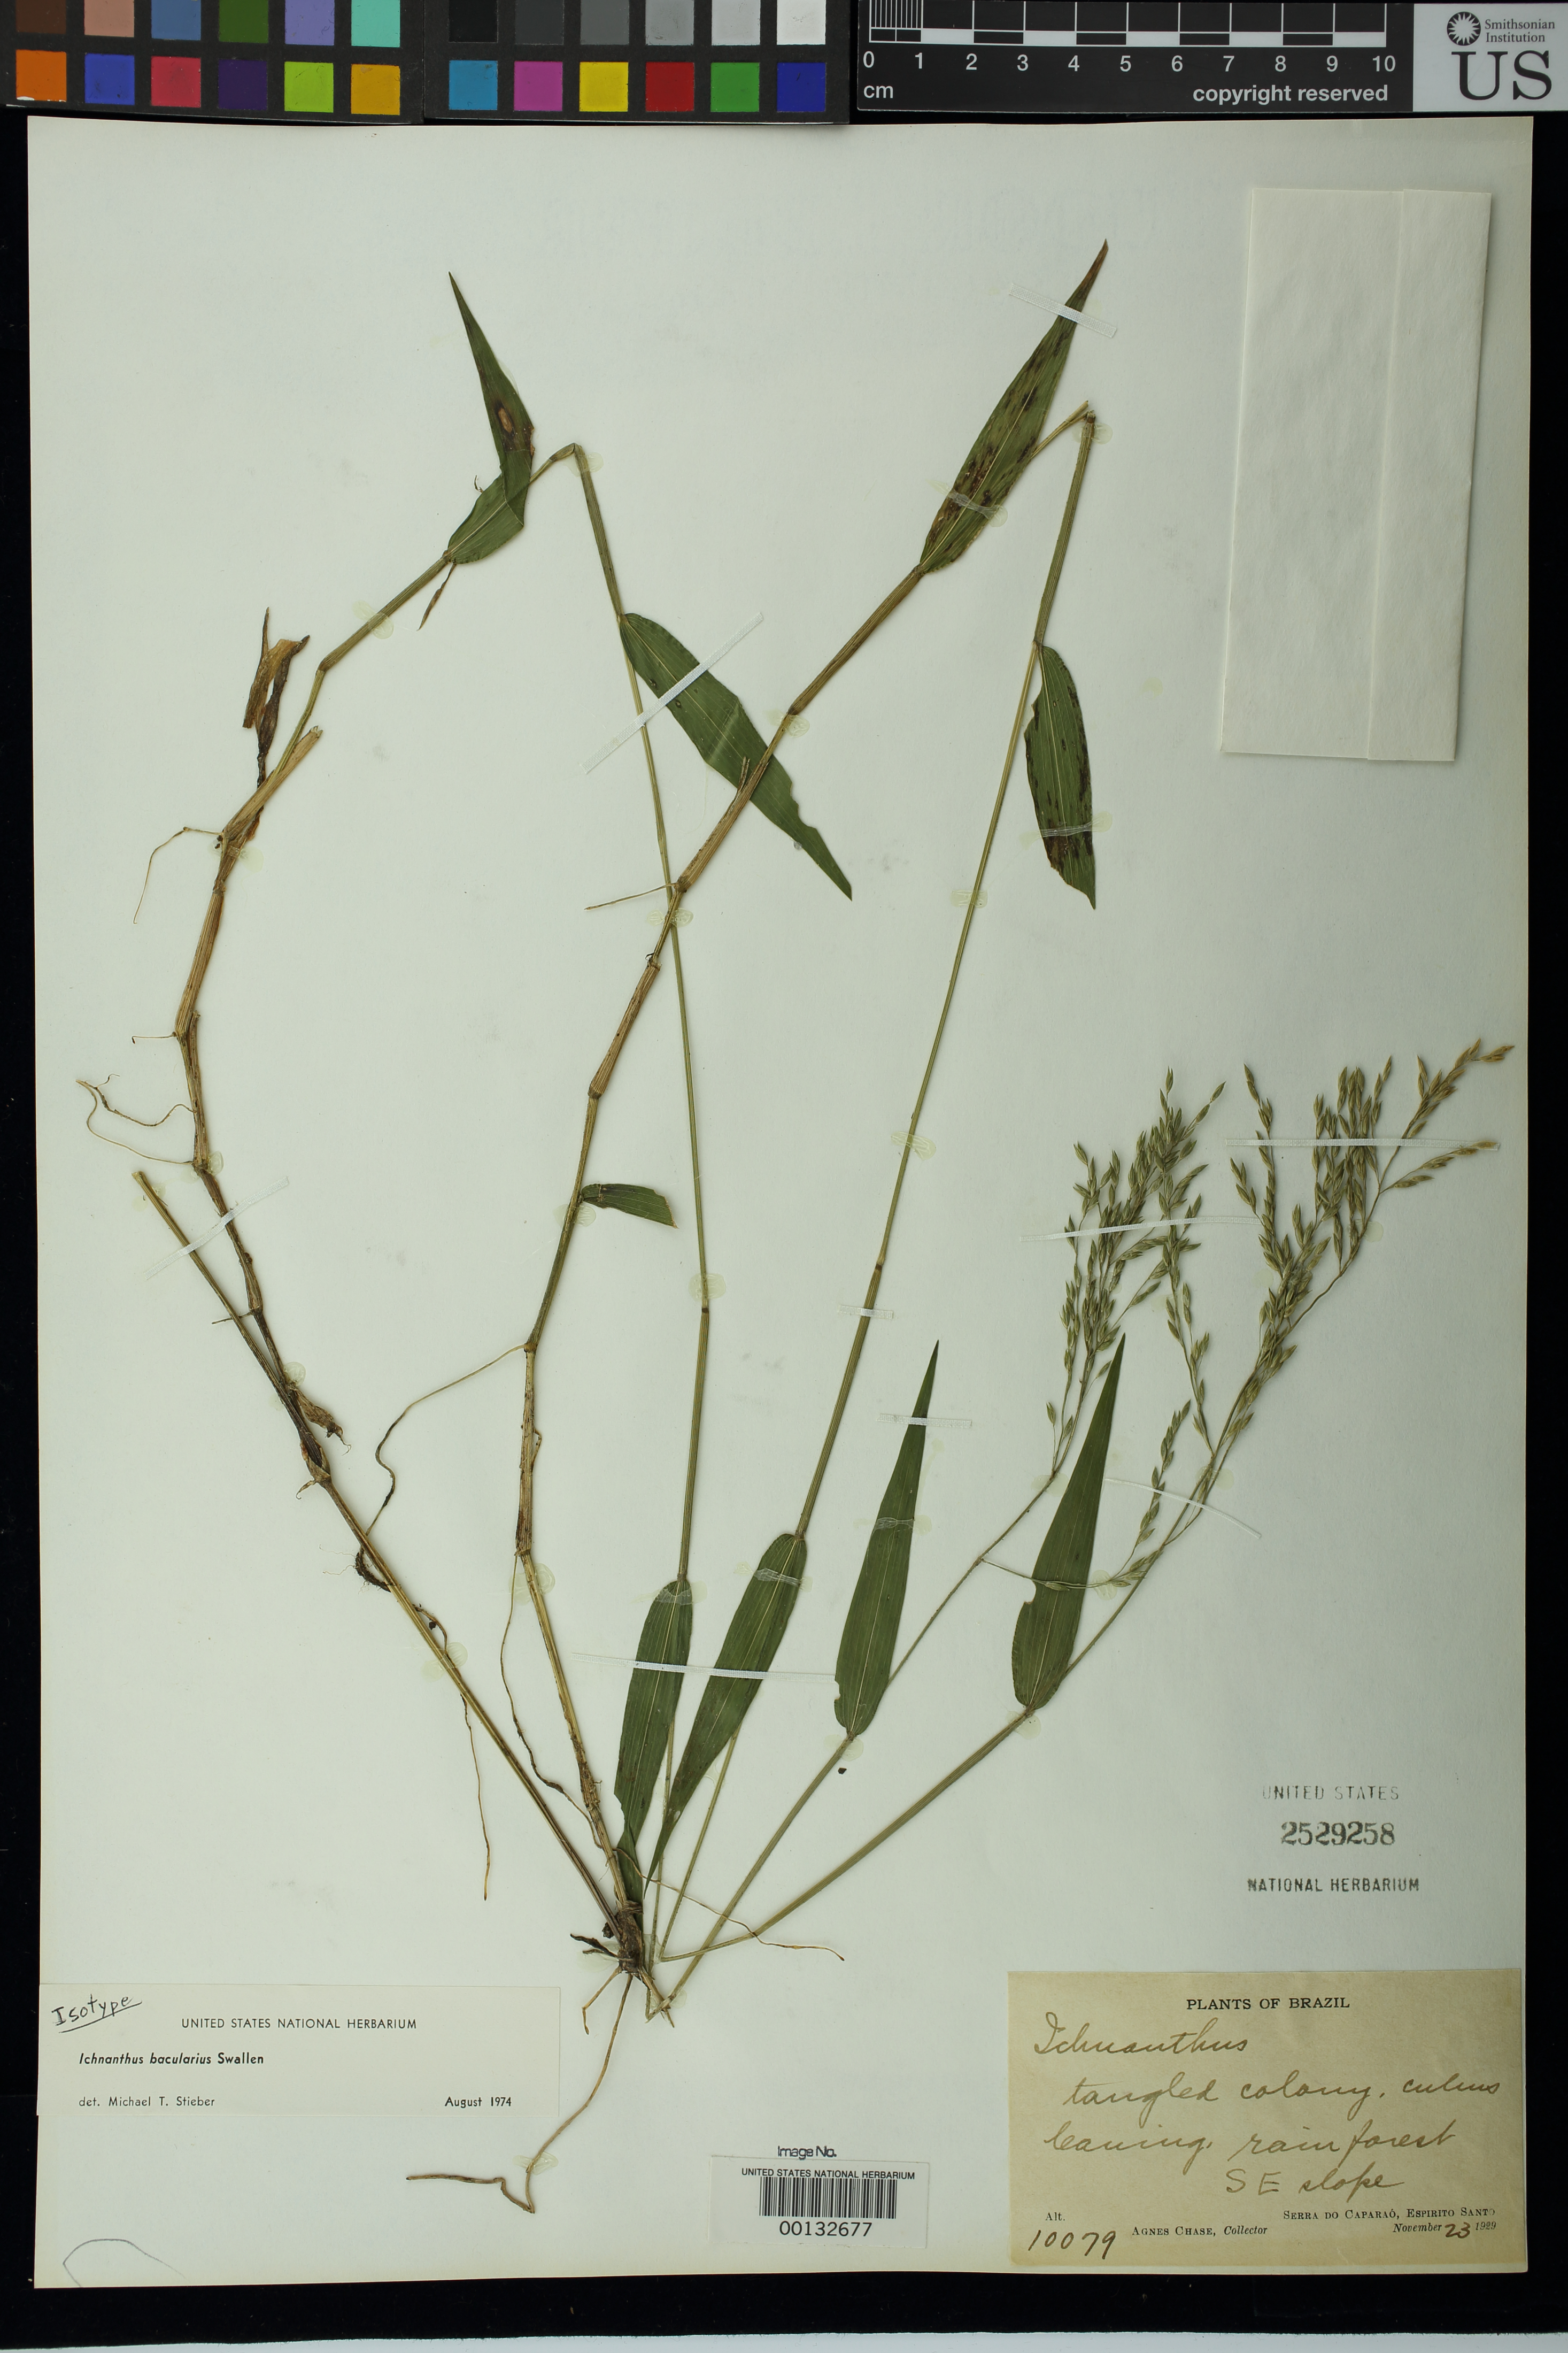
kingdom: Plantae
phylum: Tracheophyta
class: Liliopsida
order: Poales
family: Poaceae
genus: Ichnanthus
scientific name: Ichnanthus bacularius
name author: Swallen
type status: Isotype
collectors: A. Chase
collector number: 10079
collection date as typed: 23 Nov 1929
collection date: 1929-11-23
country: Brazil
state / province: Espírito Santo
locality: Serra do Caparao.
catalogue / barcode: US 2529258